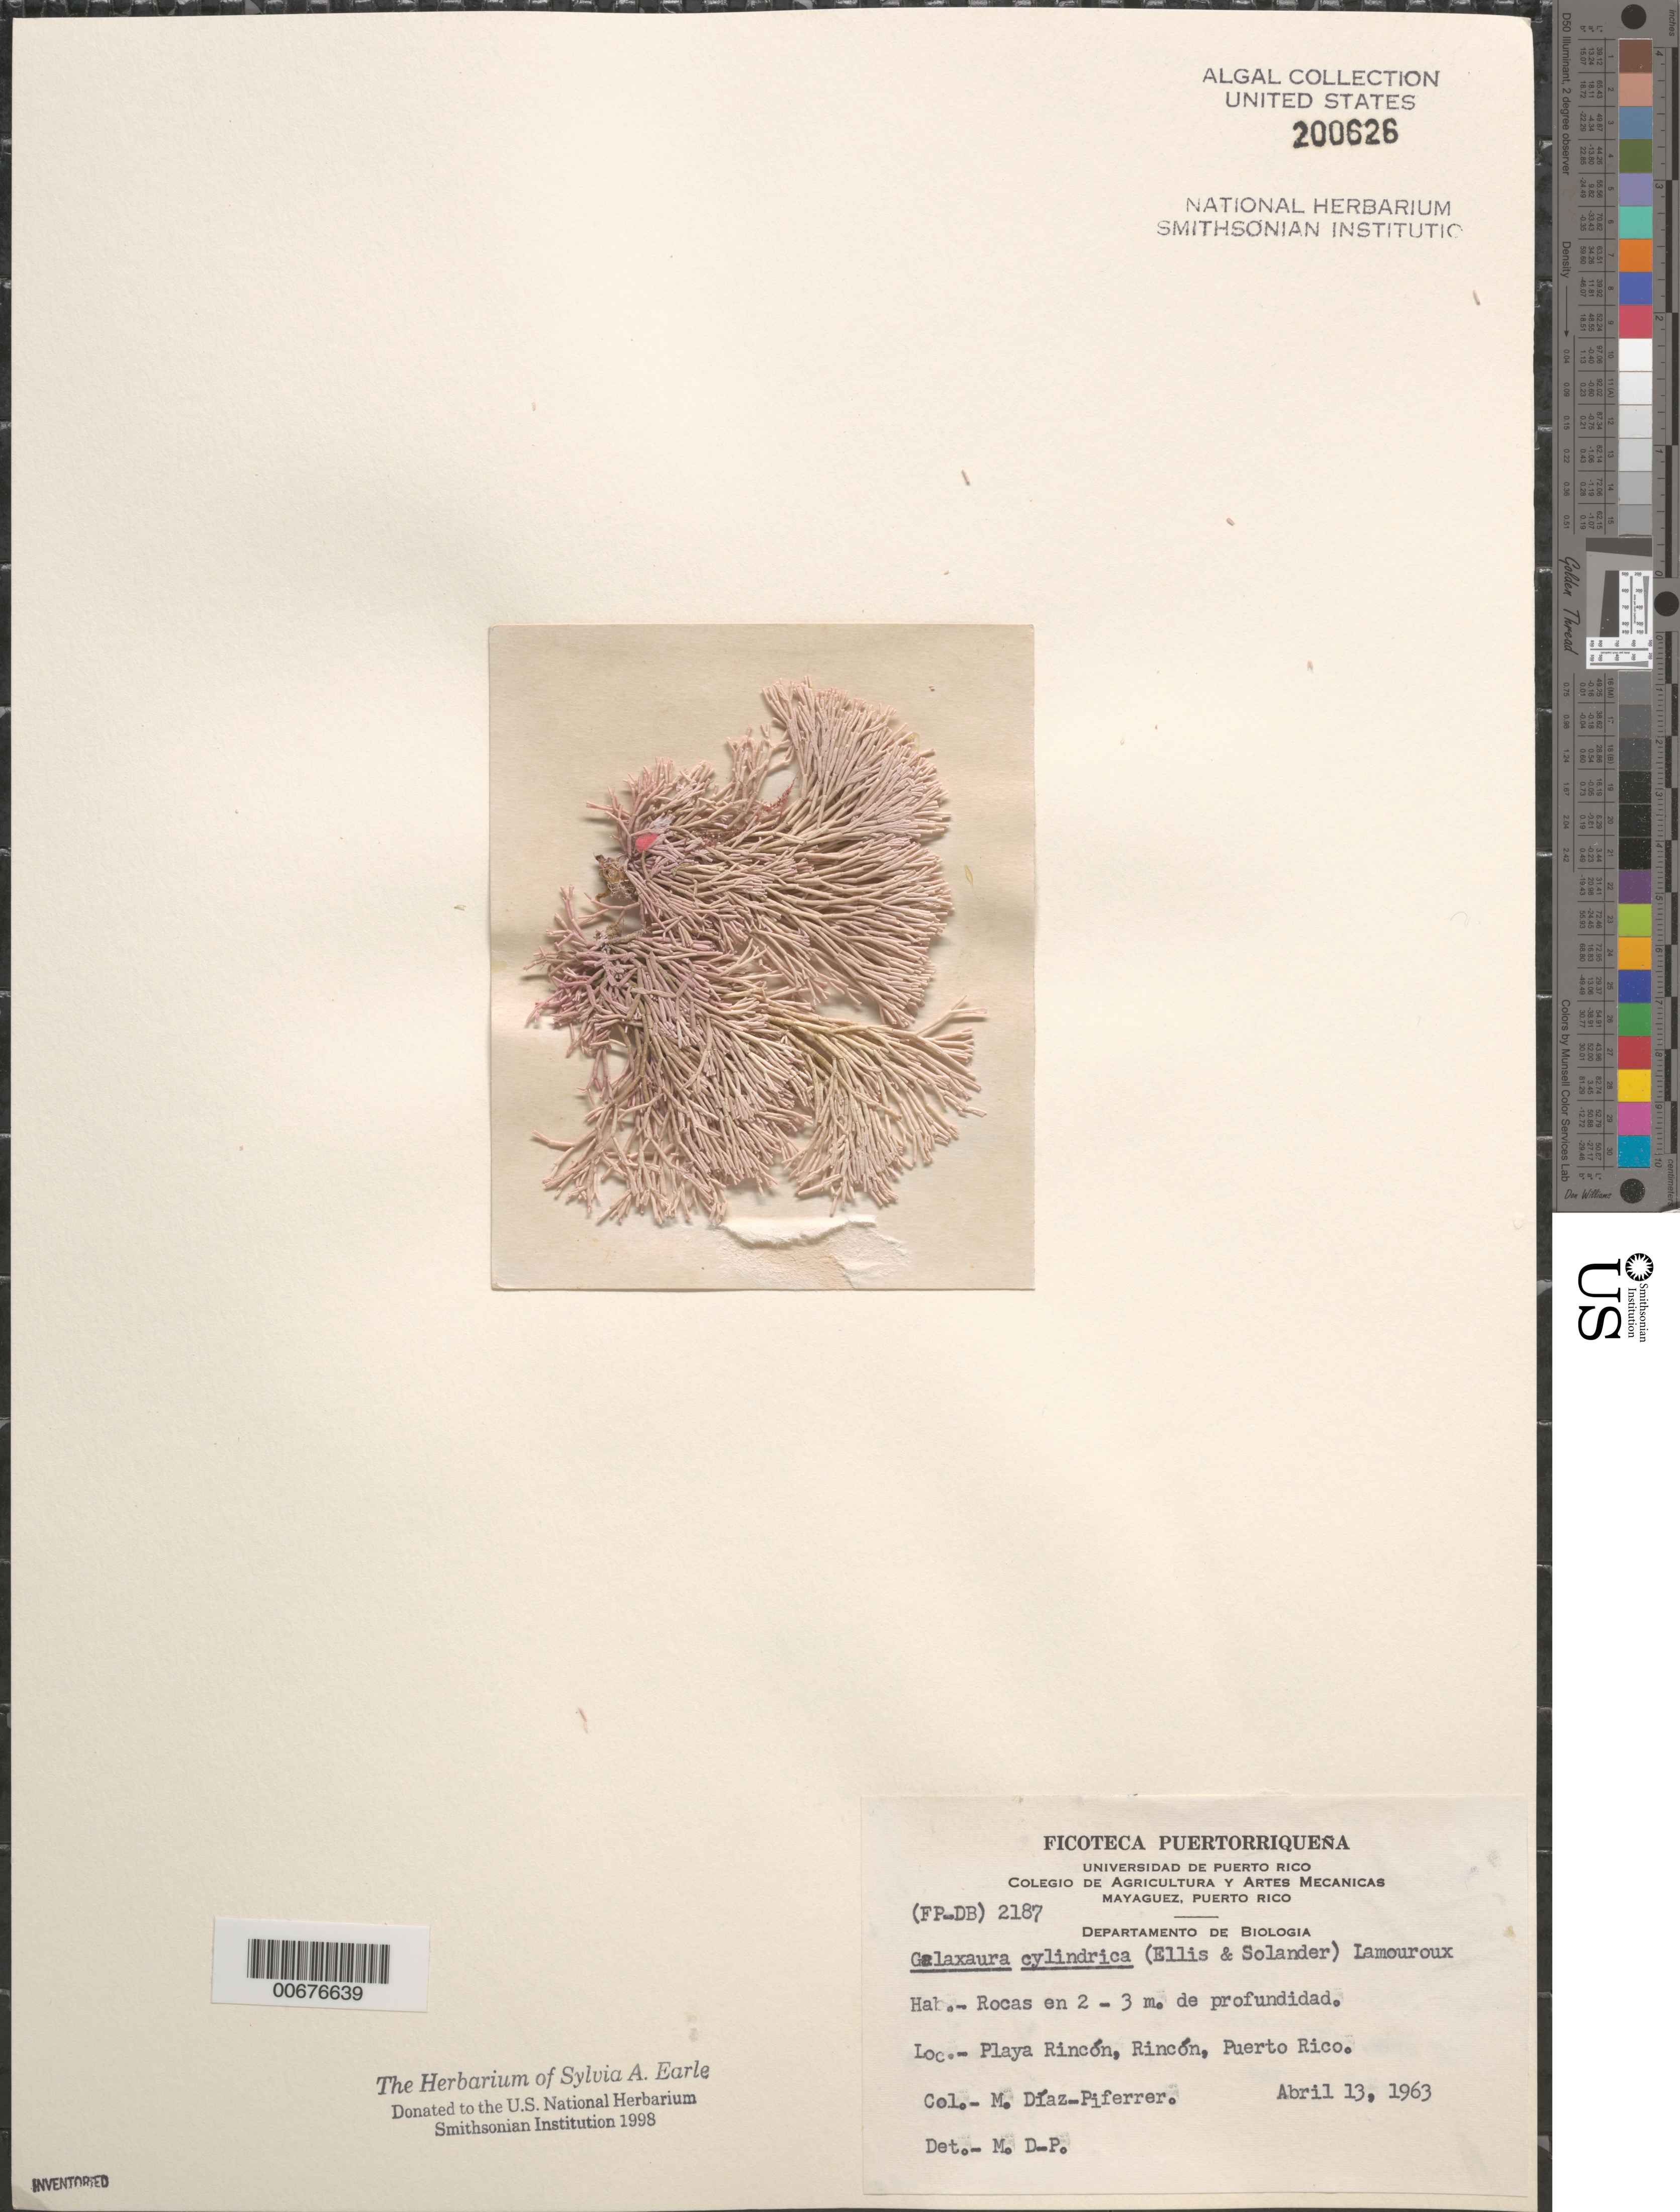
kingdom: Plantae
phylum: Rhodophyta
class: Florideophyceae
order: Nemaliales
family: Galaxauraceae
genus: Galaxaura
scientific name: Galaxaura rugosa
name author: (Ellis & Sol.) J.V.Lamouroux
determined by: Algae name updating Project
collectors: M. Diaz-Piferrer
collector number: (FP-DB) 2187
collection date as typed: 13 Apr 1963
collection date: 1963-04-13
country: Puerto Rico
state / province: Rincon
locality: Playa de Rincon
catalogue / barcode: US 200626